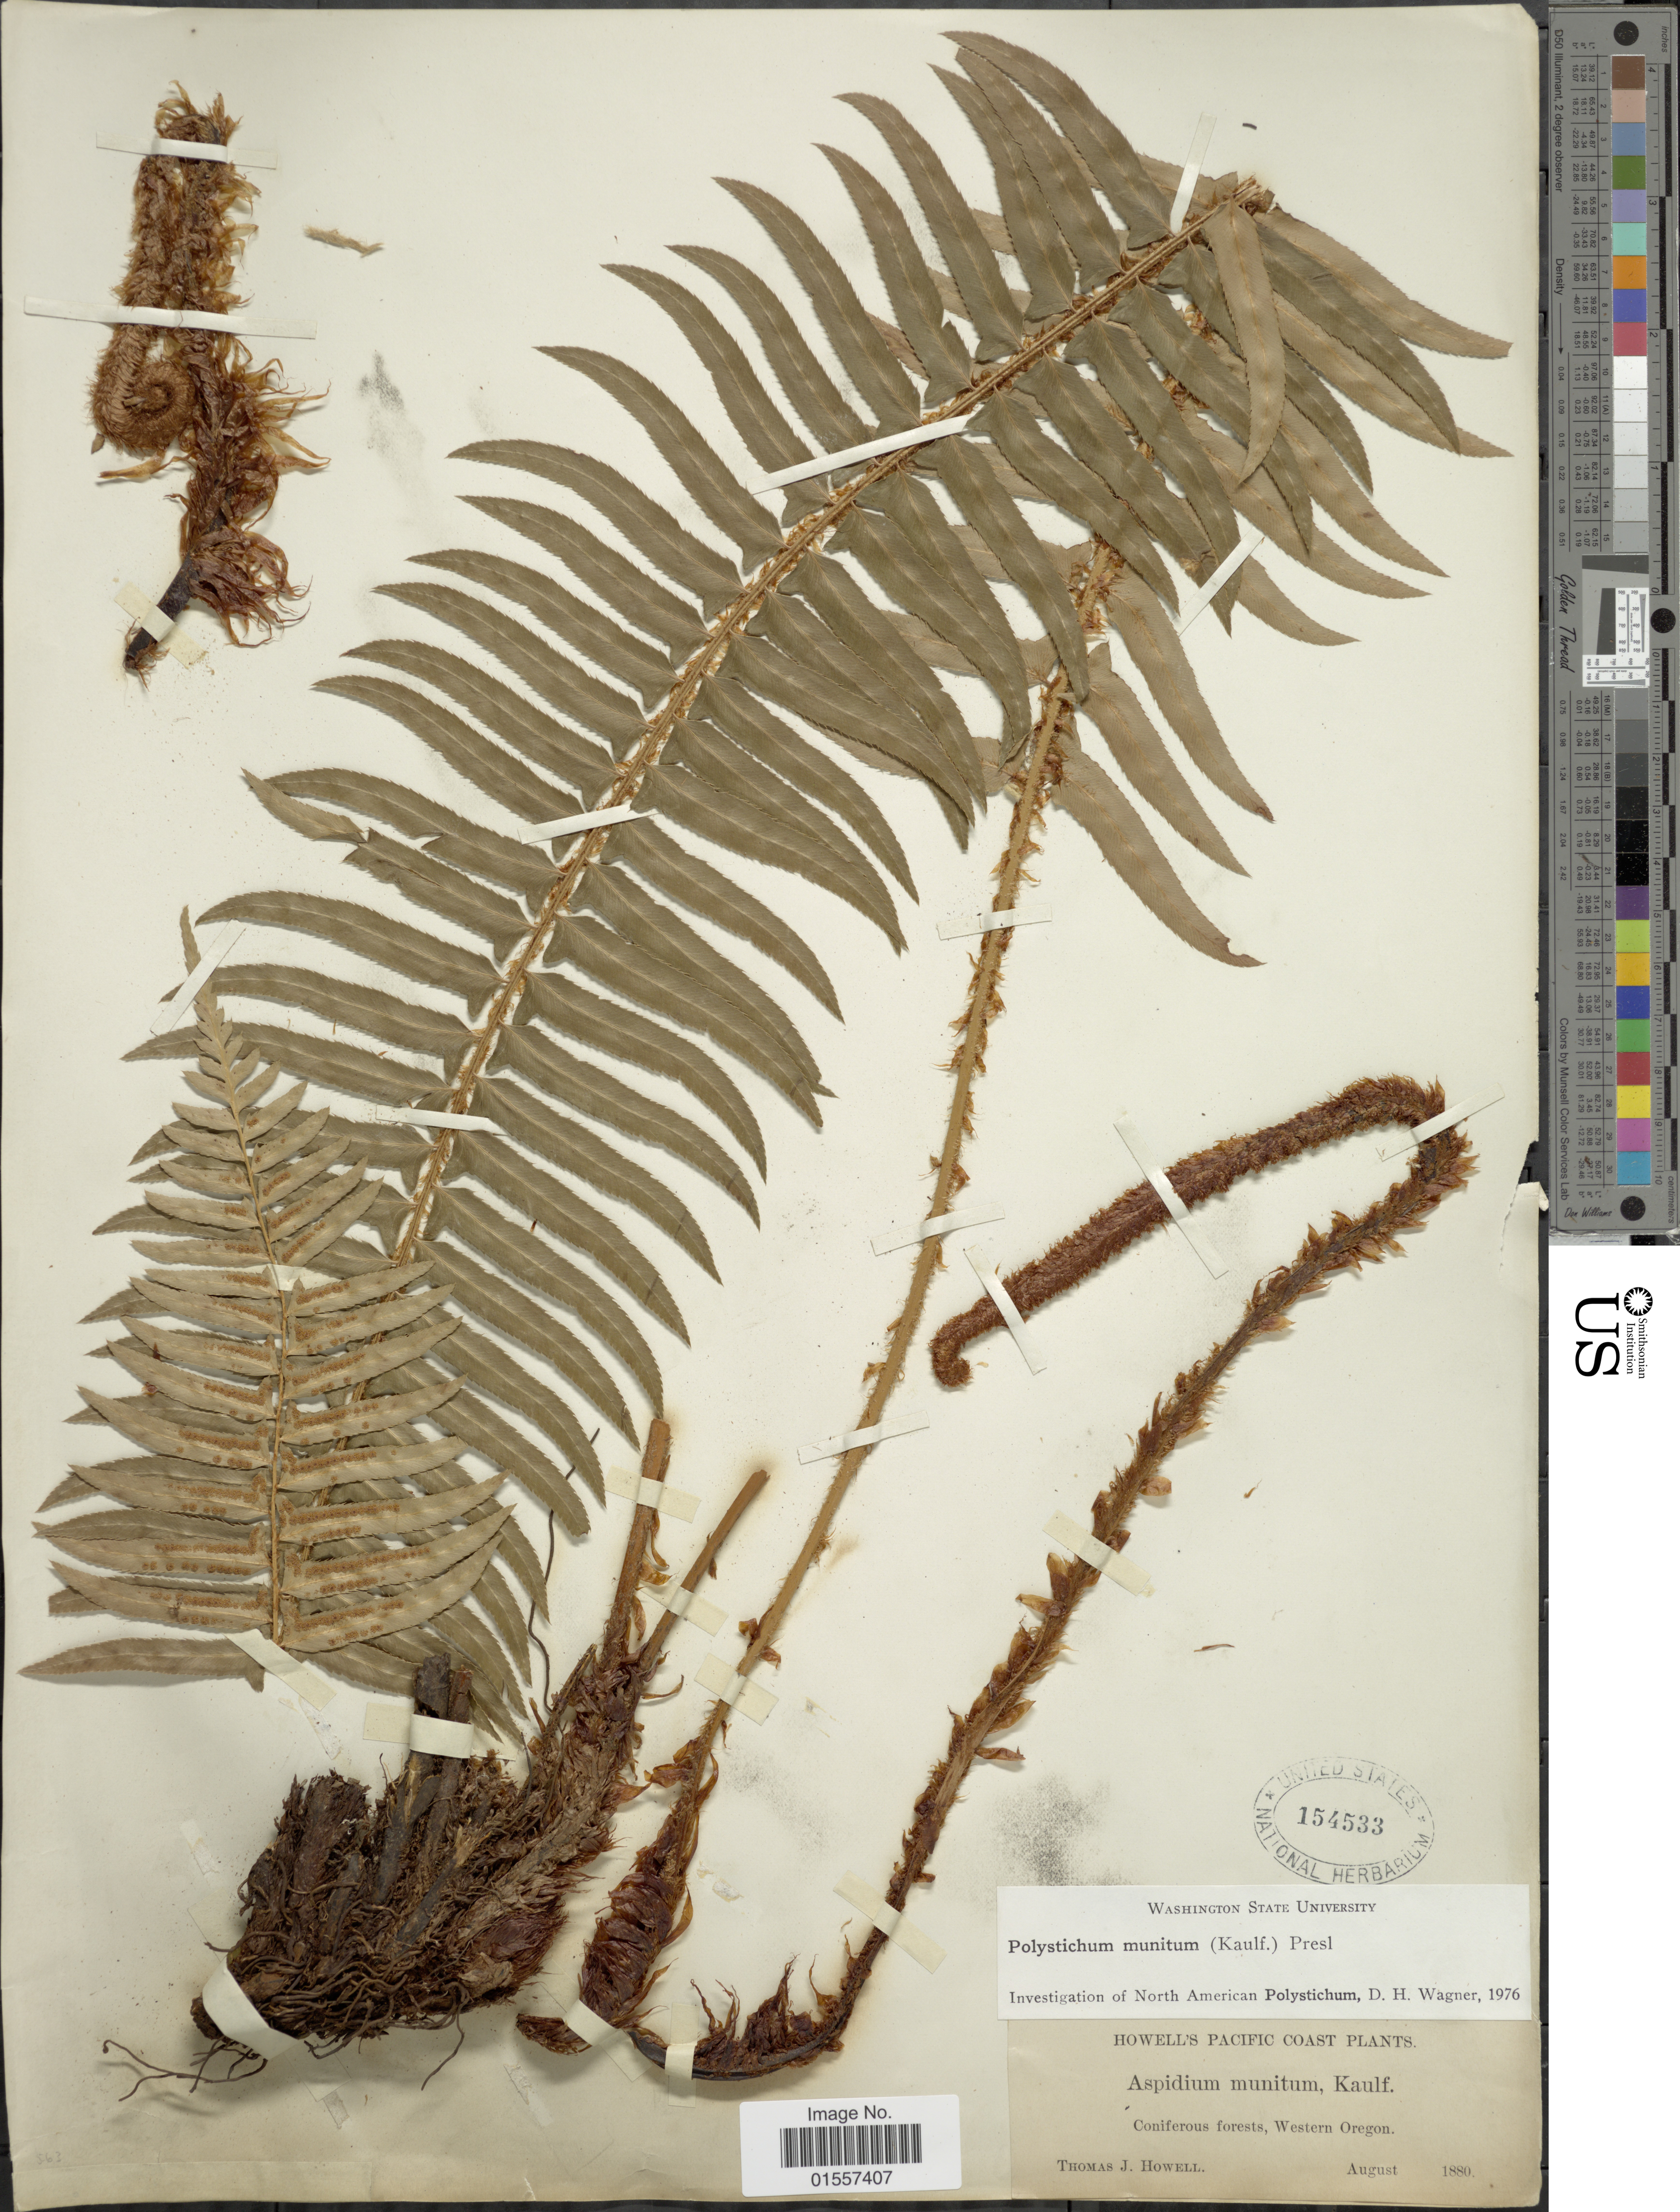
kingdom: Plantae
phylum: Tracheophyta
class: Polypodiopsida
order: Polypodiales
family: Dryopteridaceae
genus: Polystichum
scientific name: Polystichum munitum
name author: (Kaulf.) C. Presl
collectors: T. J. Howell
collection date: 1880-08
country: United States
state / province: Oregon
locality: Western Oregon, Coniferous forests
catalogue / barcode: US 154533